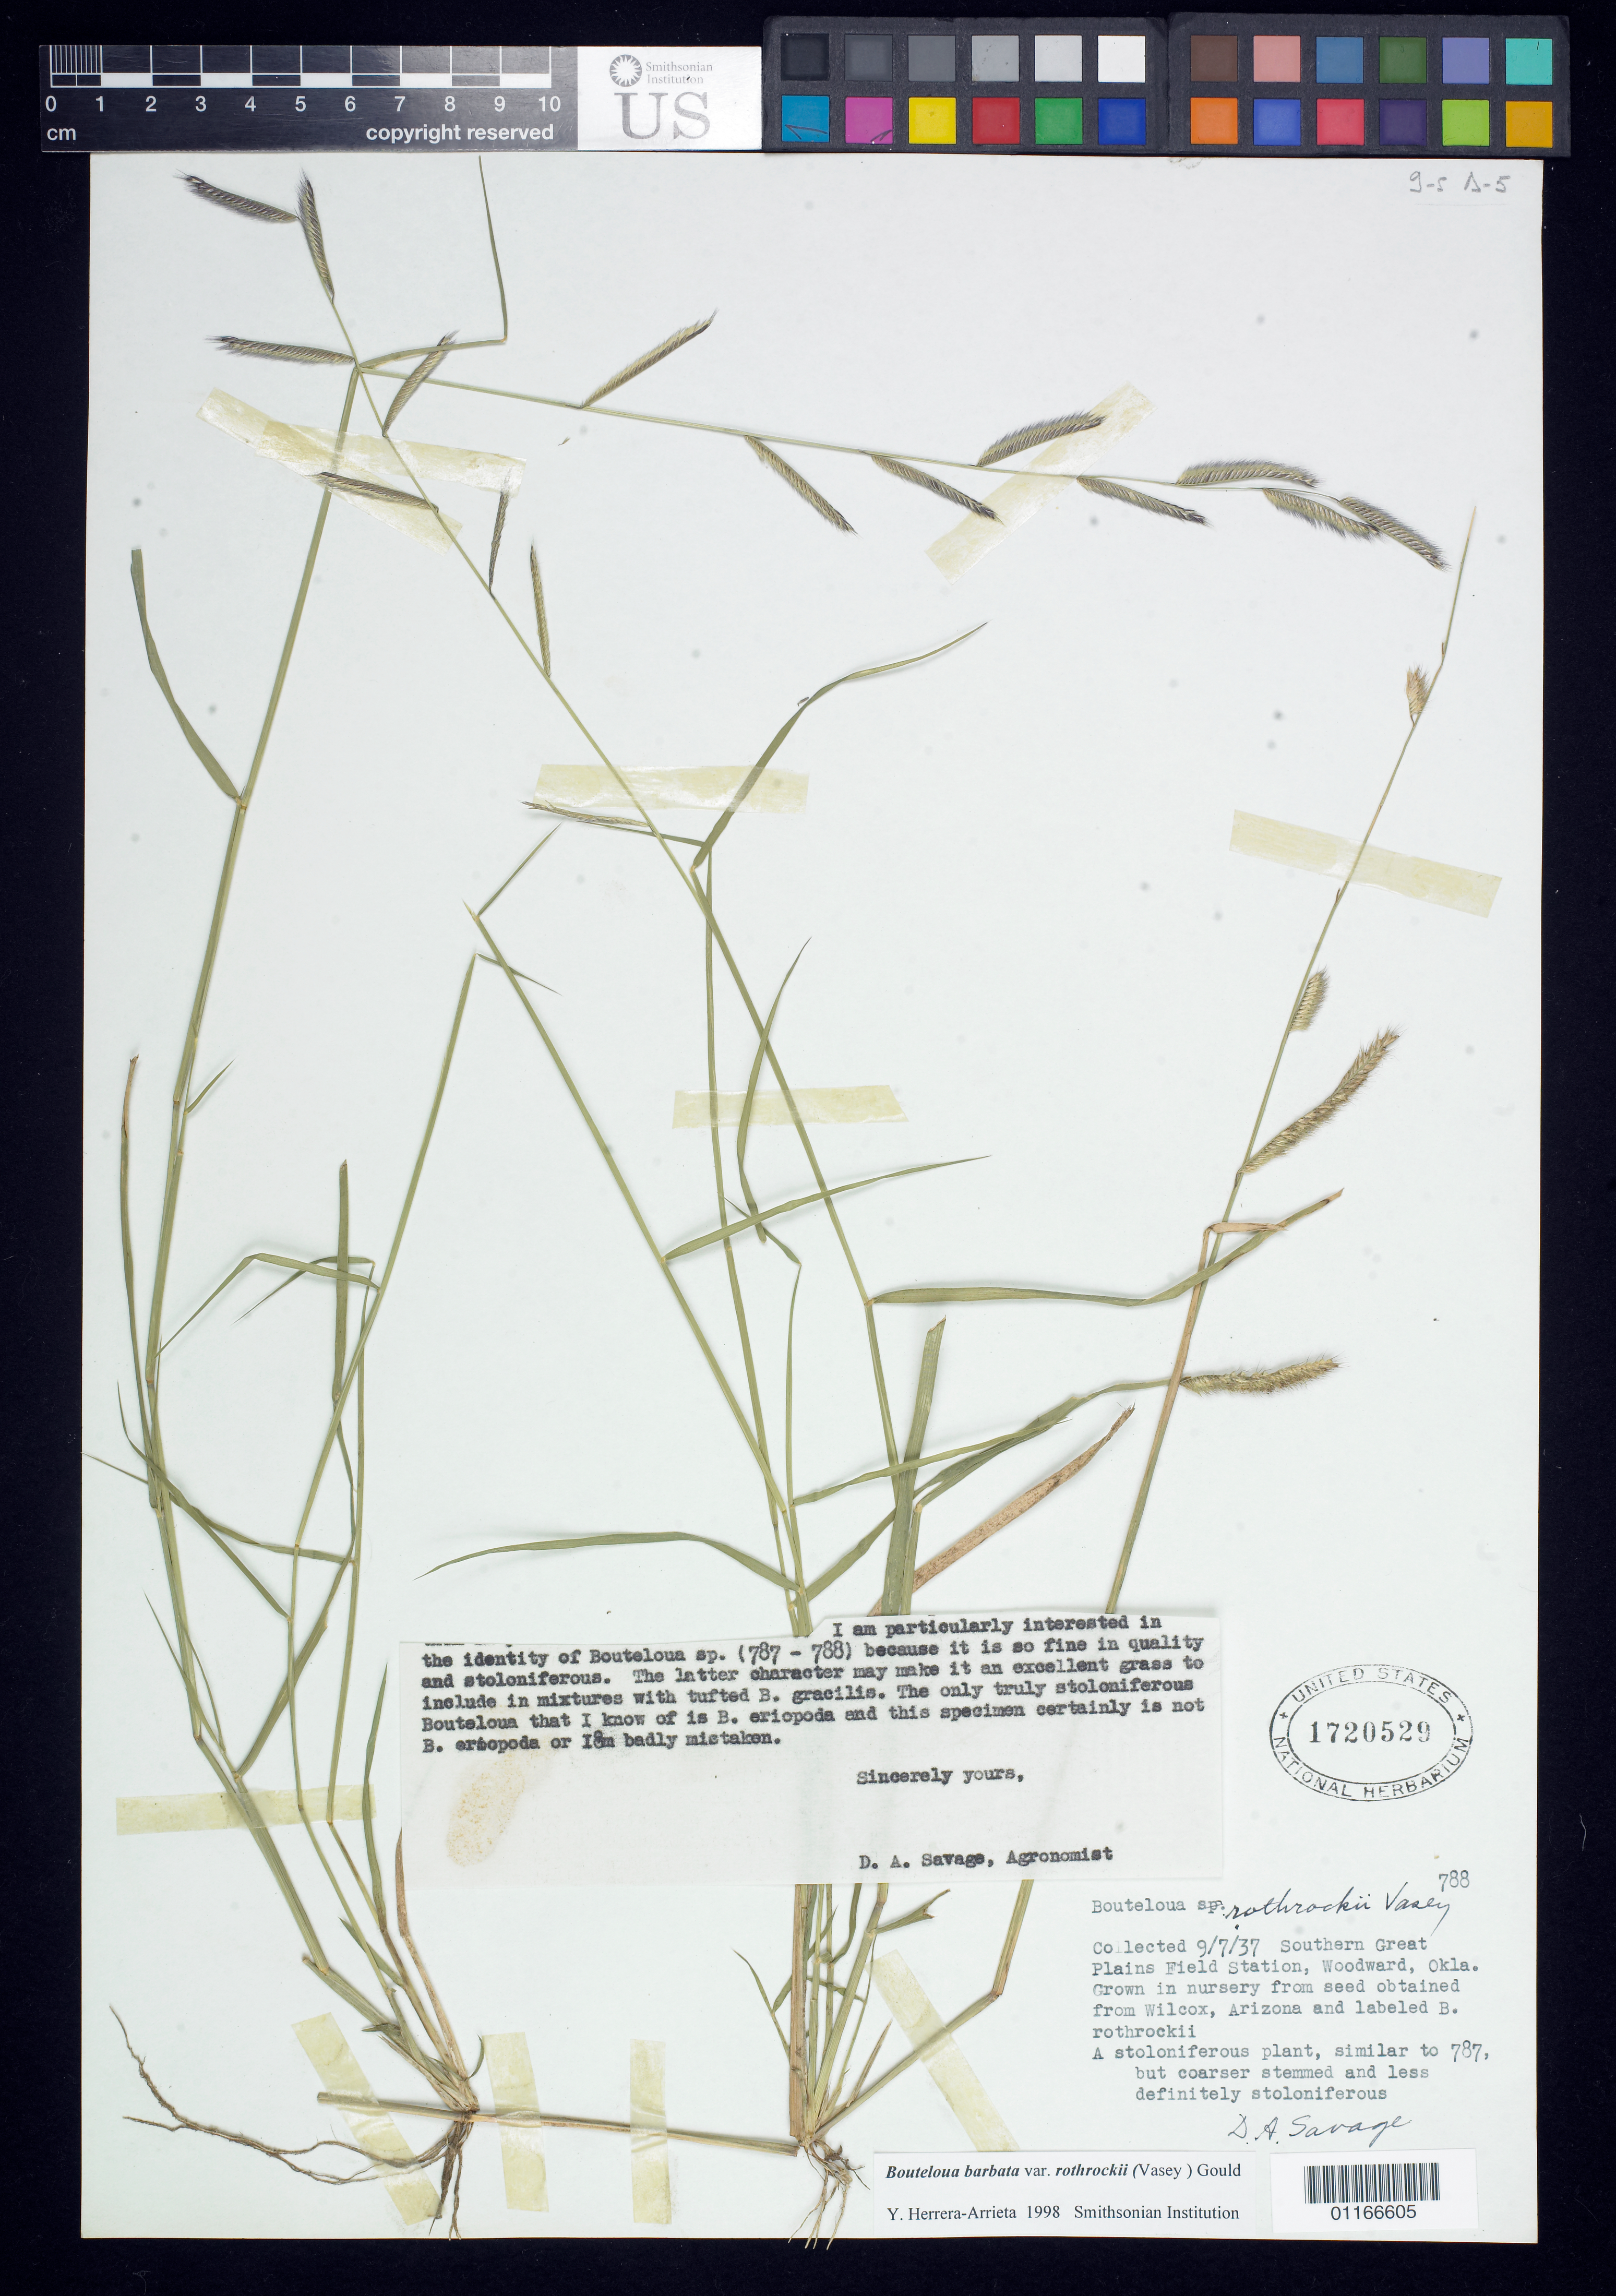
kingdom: Plantae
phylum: Tracheophyta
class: Liliopsida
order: Poales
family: Poaceae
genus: Bouteloua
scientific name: Bouteloua barbata var. rothrockii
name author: (Vasey) Gould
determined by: Herrera Arrieta, Y., (CIIDIR), Instituto Politecnico Nacional (MEXICO)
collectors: D. Savage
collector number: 788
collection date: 1937-07-09 or 1937-09-07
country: United States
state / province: Arizona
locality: Southern Great Plains Field Station, Woodward, Oklahoma. Grown in nursery from seed obtained from Wilcox, Arizona.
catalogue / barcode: US 1720529